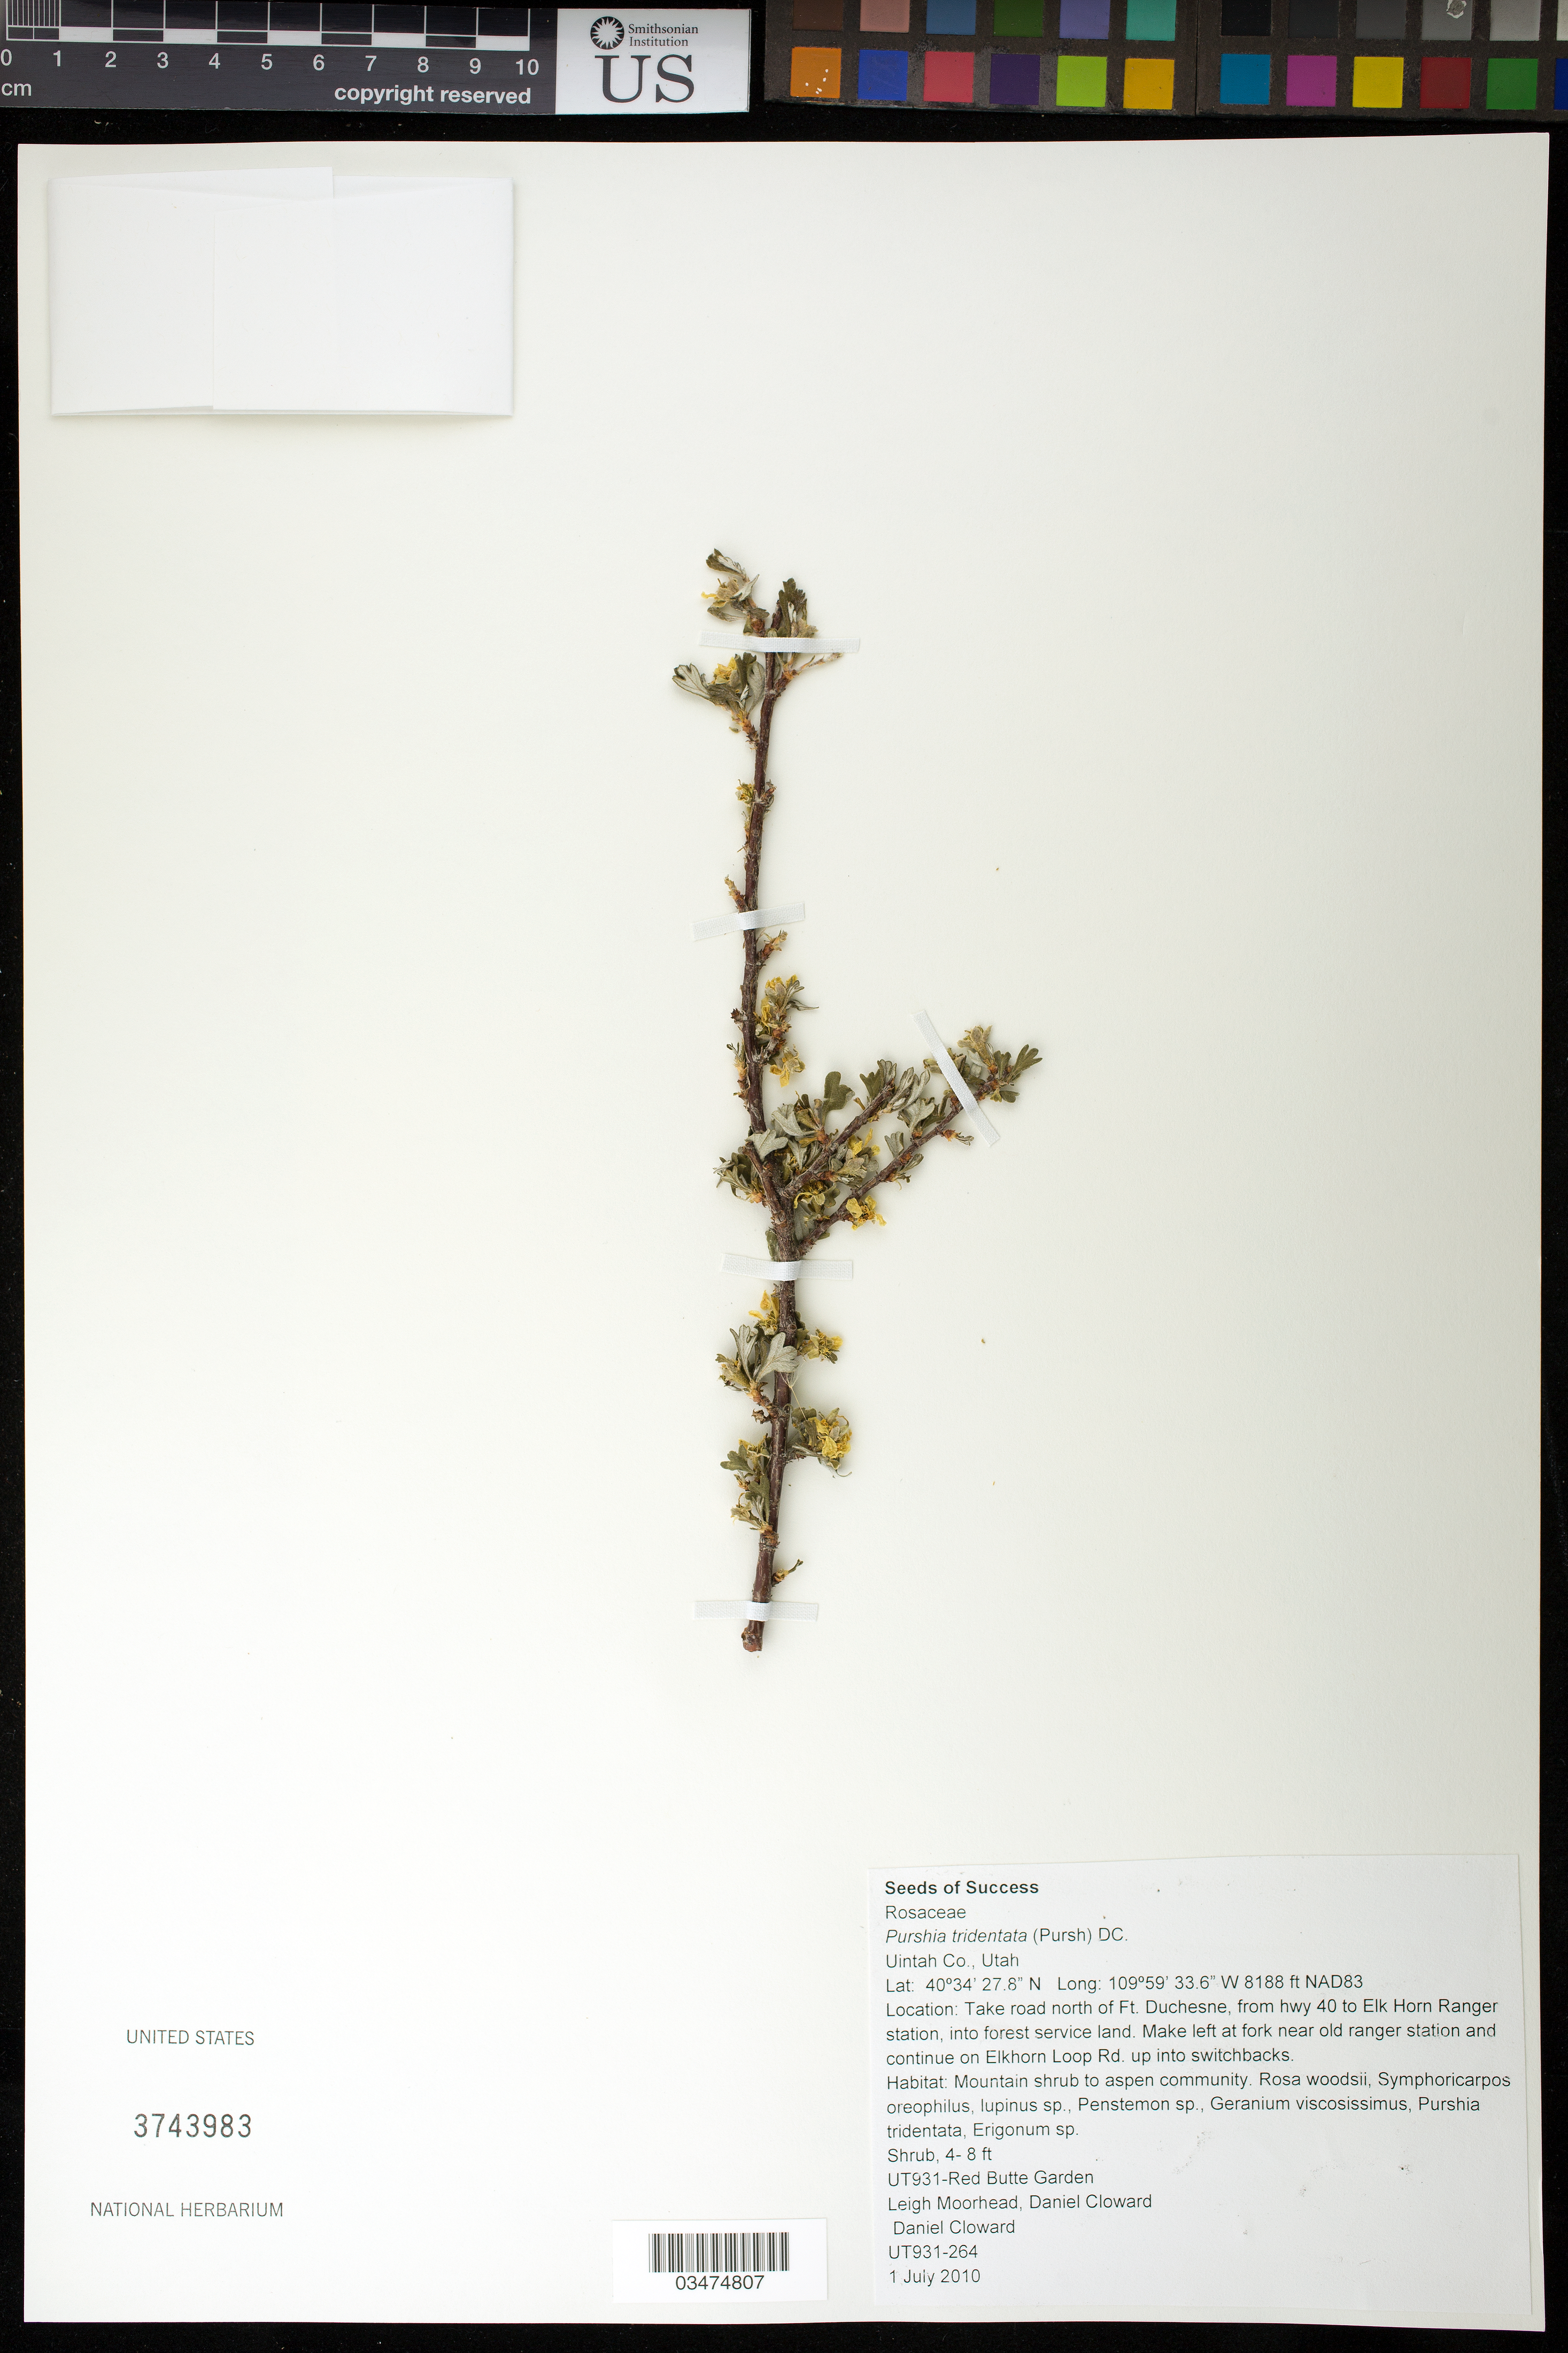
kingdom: Plantae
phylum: Tracheophyta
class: Magnoliopsida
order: Rosales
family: Rosaceae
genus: Purshia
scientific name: Purshia tridentata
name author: (Pursh) DC.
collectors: L. Moorhead & D. Cloward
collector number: UT931-264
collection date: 2010-07-01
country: United States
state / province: Utah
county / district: Uintah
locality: Elkhorn Loop Rd.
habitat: Mountain shrub to aspen community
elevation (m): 2496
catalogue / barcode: US 3743983